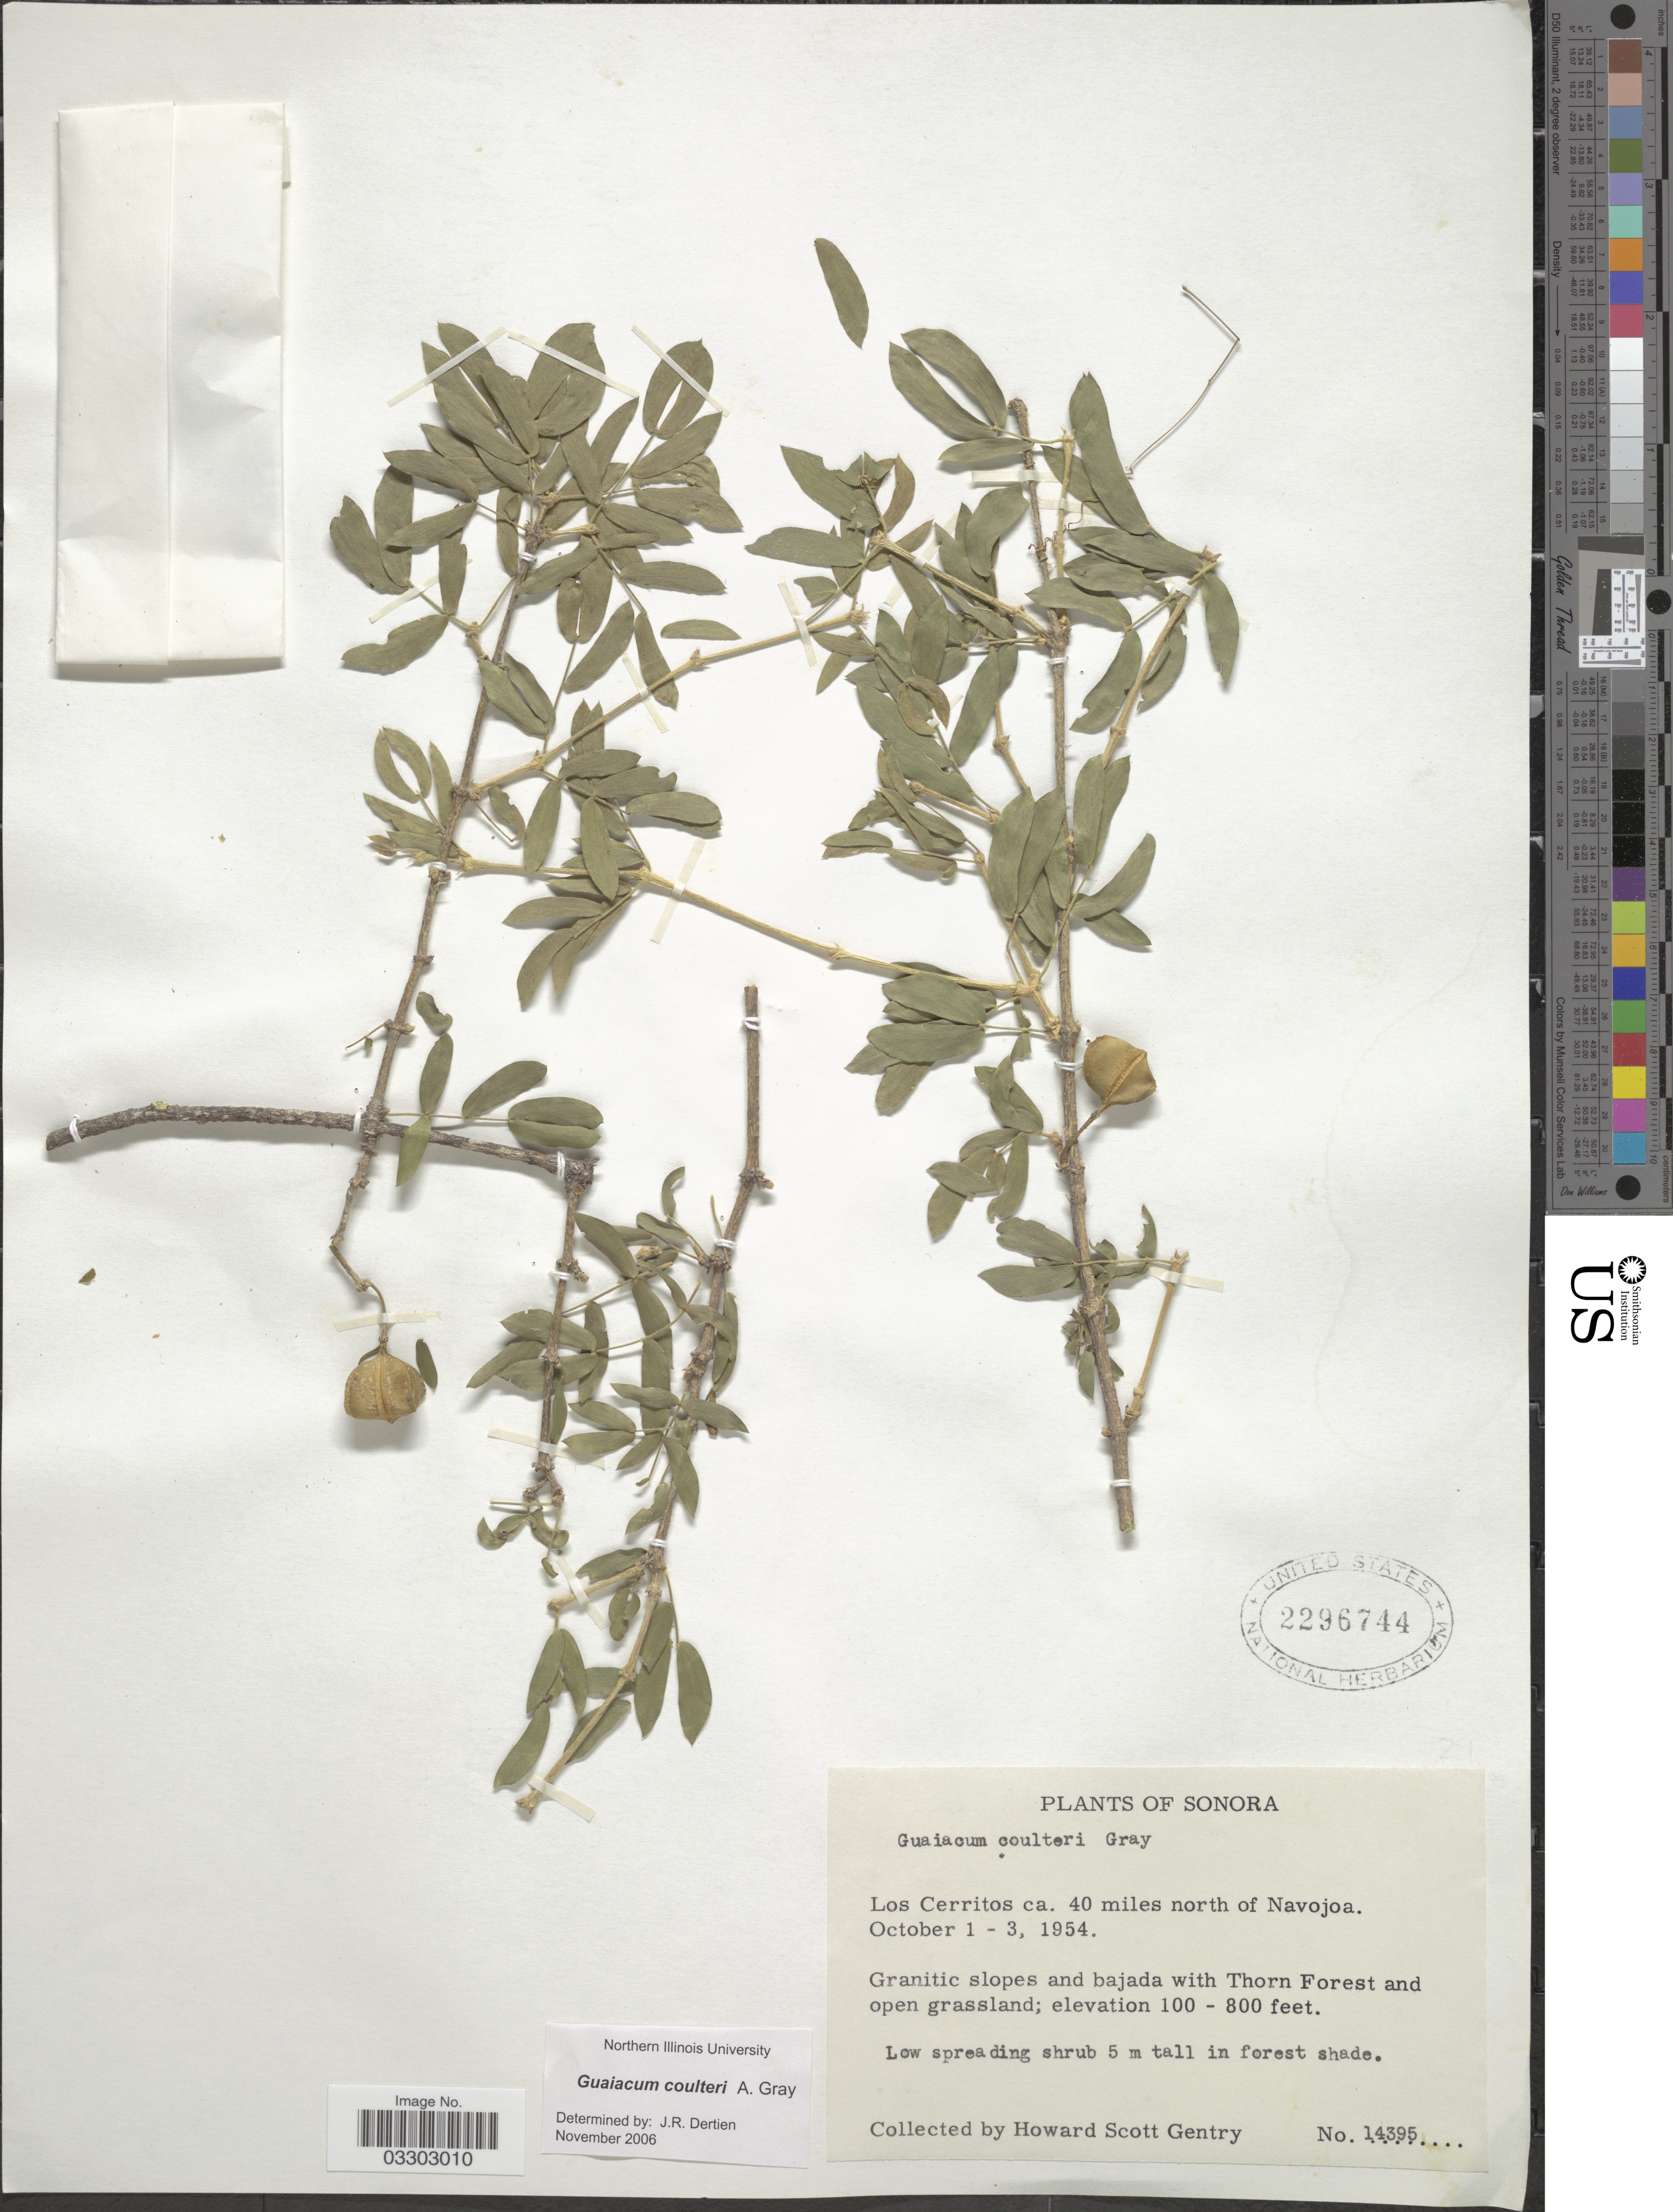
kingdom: Plantae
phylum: Tracheophyta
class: Magnoliopsida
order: Zygophyllales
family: Zygophyllaceae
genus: Guaiacum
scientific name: Guaiacum coulteri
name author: A. Gray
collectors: H. S. Gentry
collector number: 14395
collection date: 1954-10-01/1954-10-03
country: Mexico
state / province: Sonora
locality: Los Cerritos ca. 40 miles north of Navojoa. Granitic slopes and bajada with Thorn Forest and open grassland. [unsure placement]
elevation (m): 30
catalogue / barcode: US 2296744